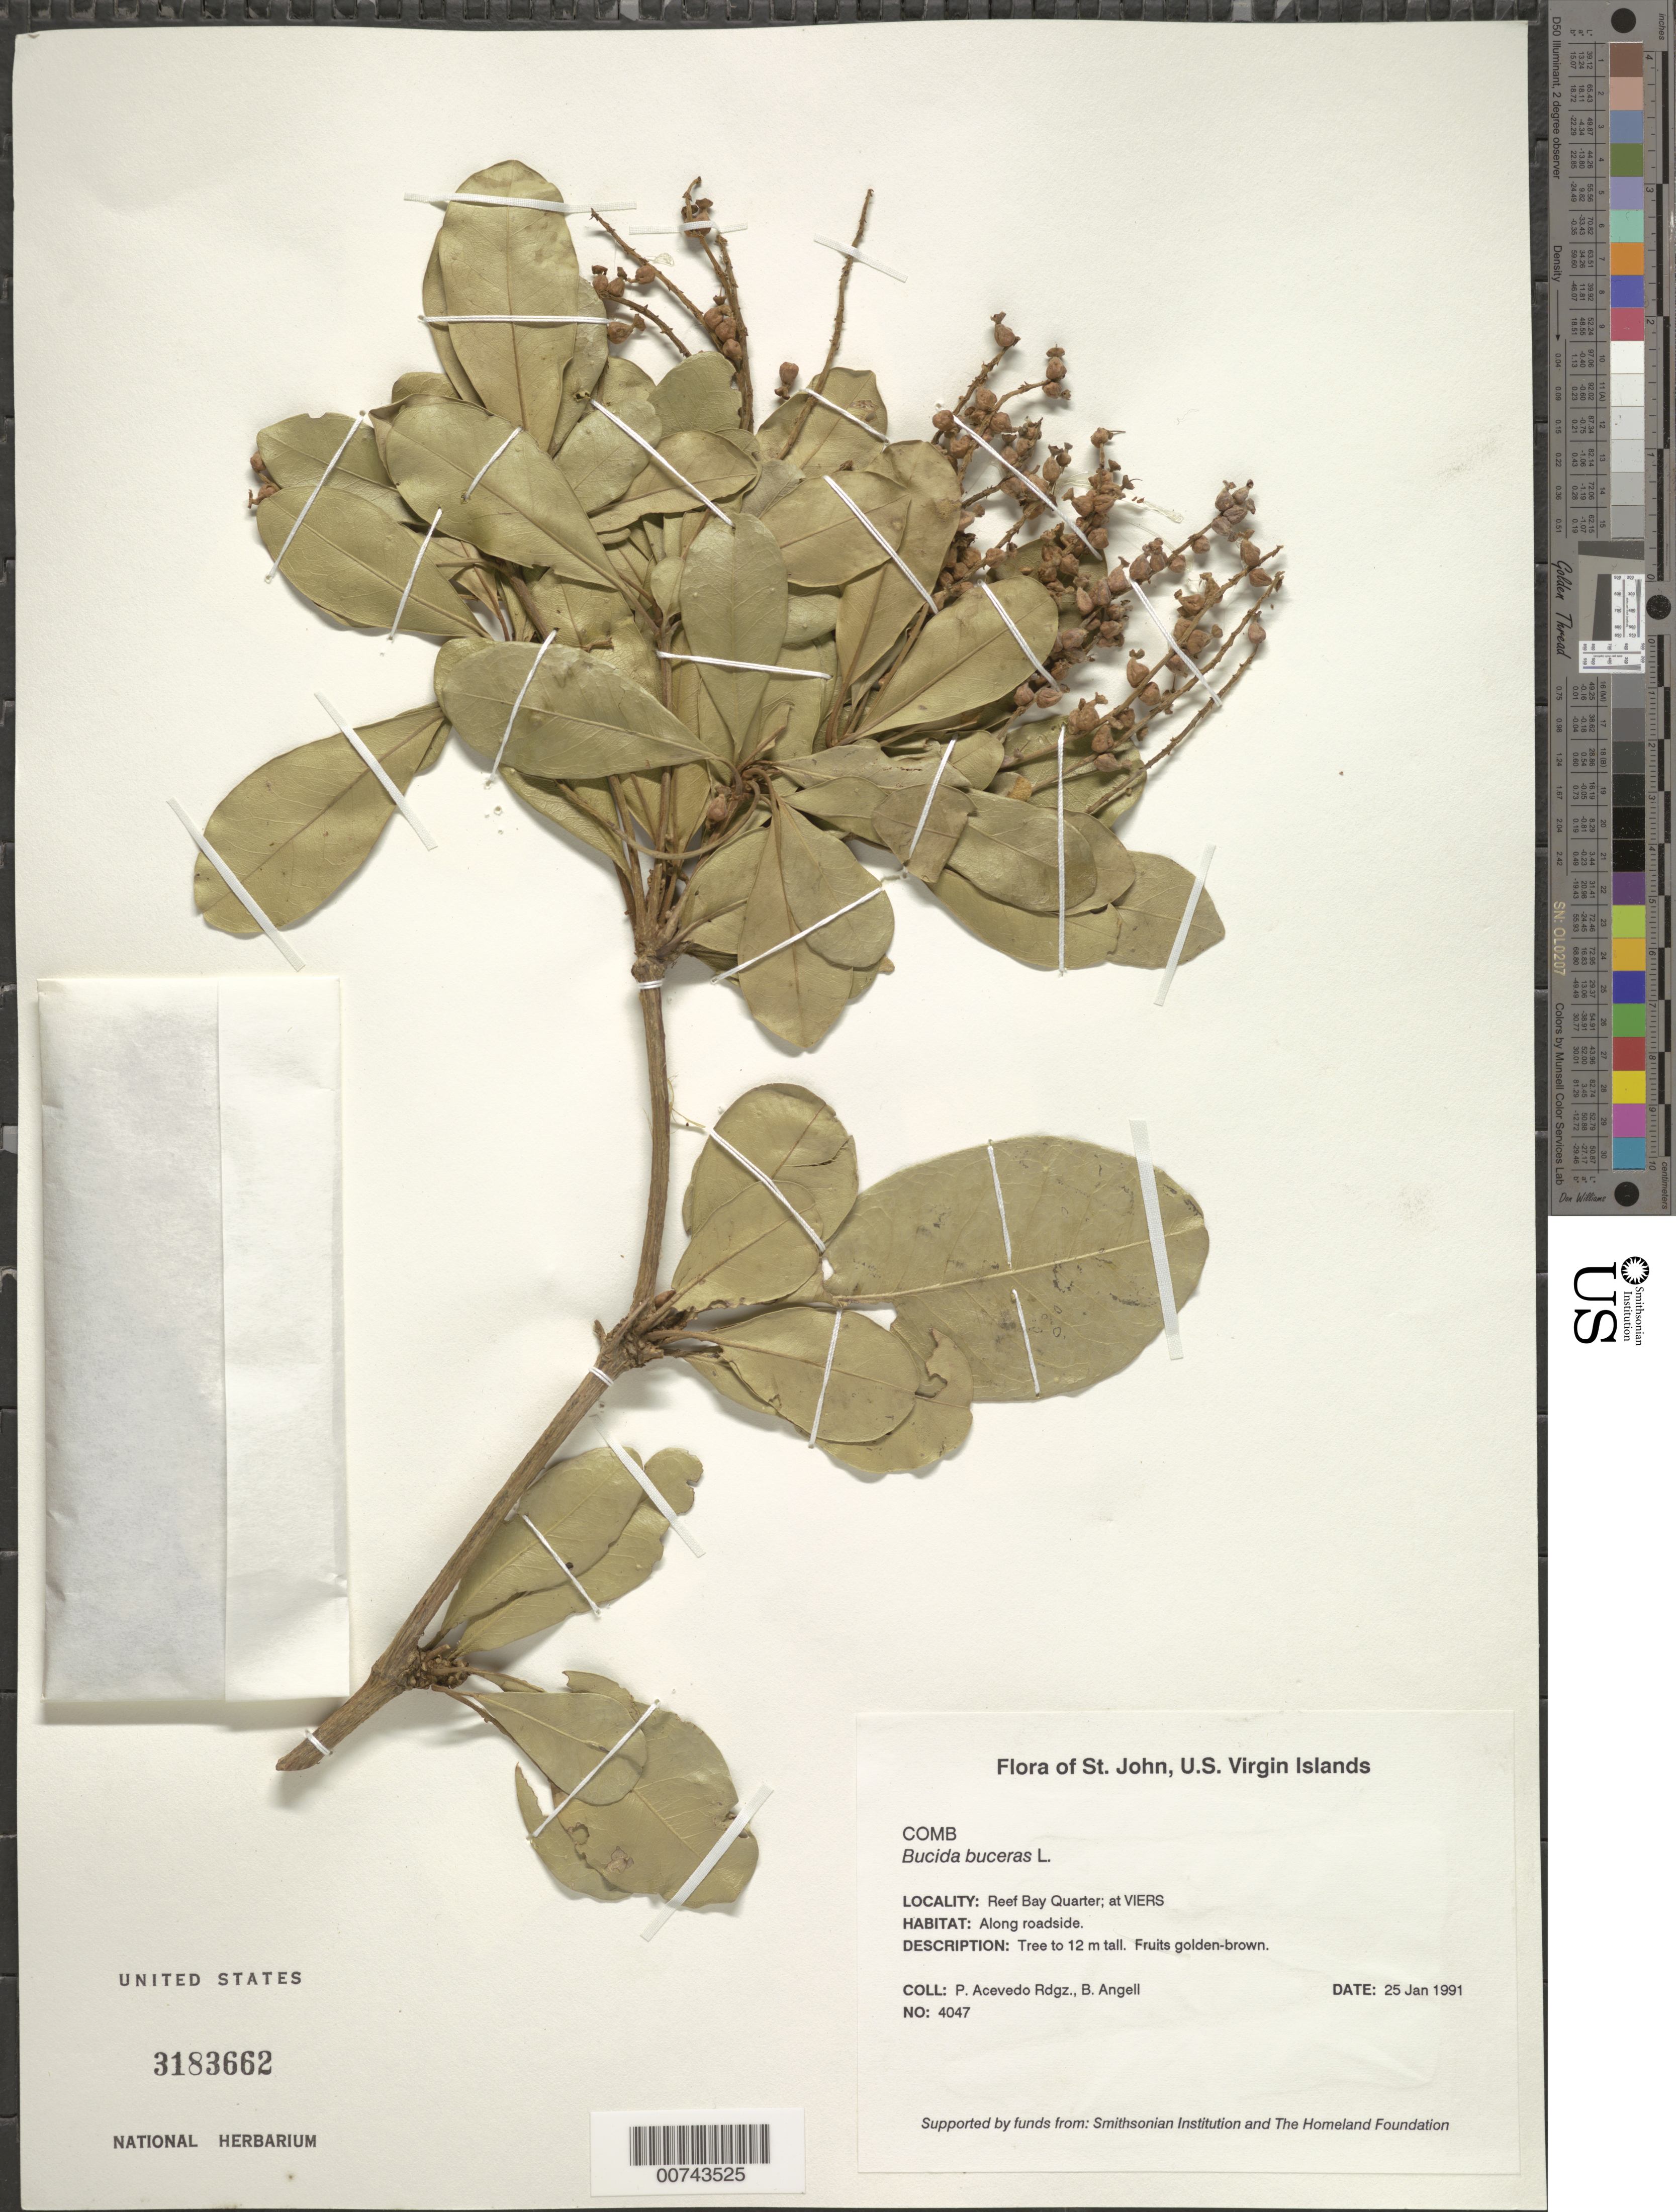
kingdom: Plantae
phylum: Tracheophyta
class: Magnoliopsida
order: Myrtales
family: Combretaceae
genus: Terminalia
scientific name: Terminalia buceras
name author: (L.) C. Wright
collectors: P. Acevedo-Rodr. & Bobbi Angell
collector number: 4047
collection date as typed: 25 Jan 1991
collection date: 1991-01-25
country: U.S. Virgin Islands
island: St. John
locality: Reef Bay Quarter; at VIERS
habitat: Along roadside.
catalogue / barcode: US 3183662